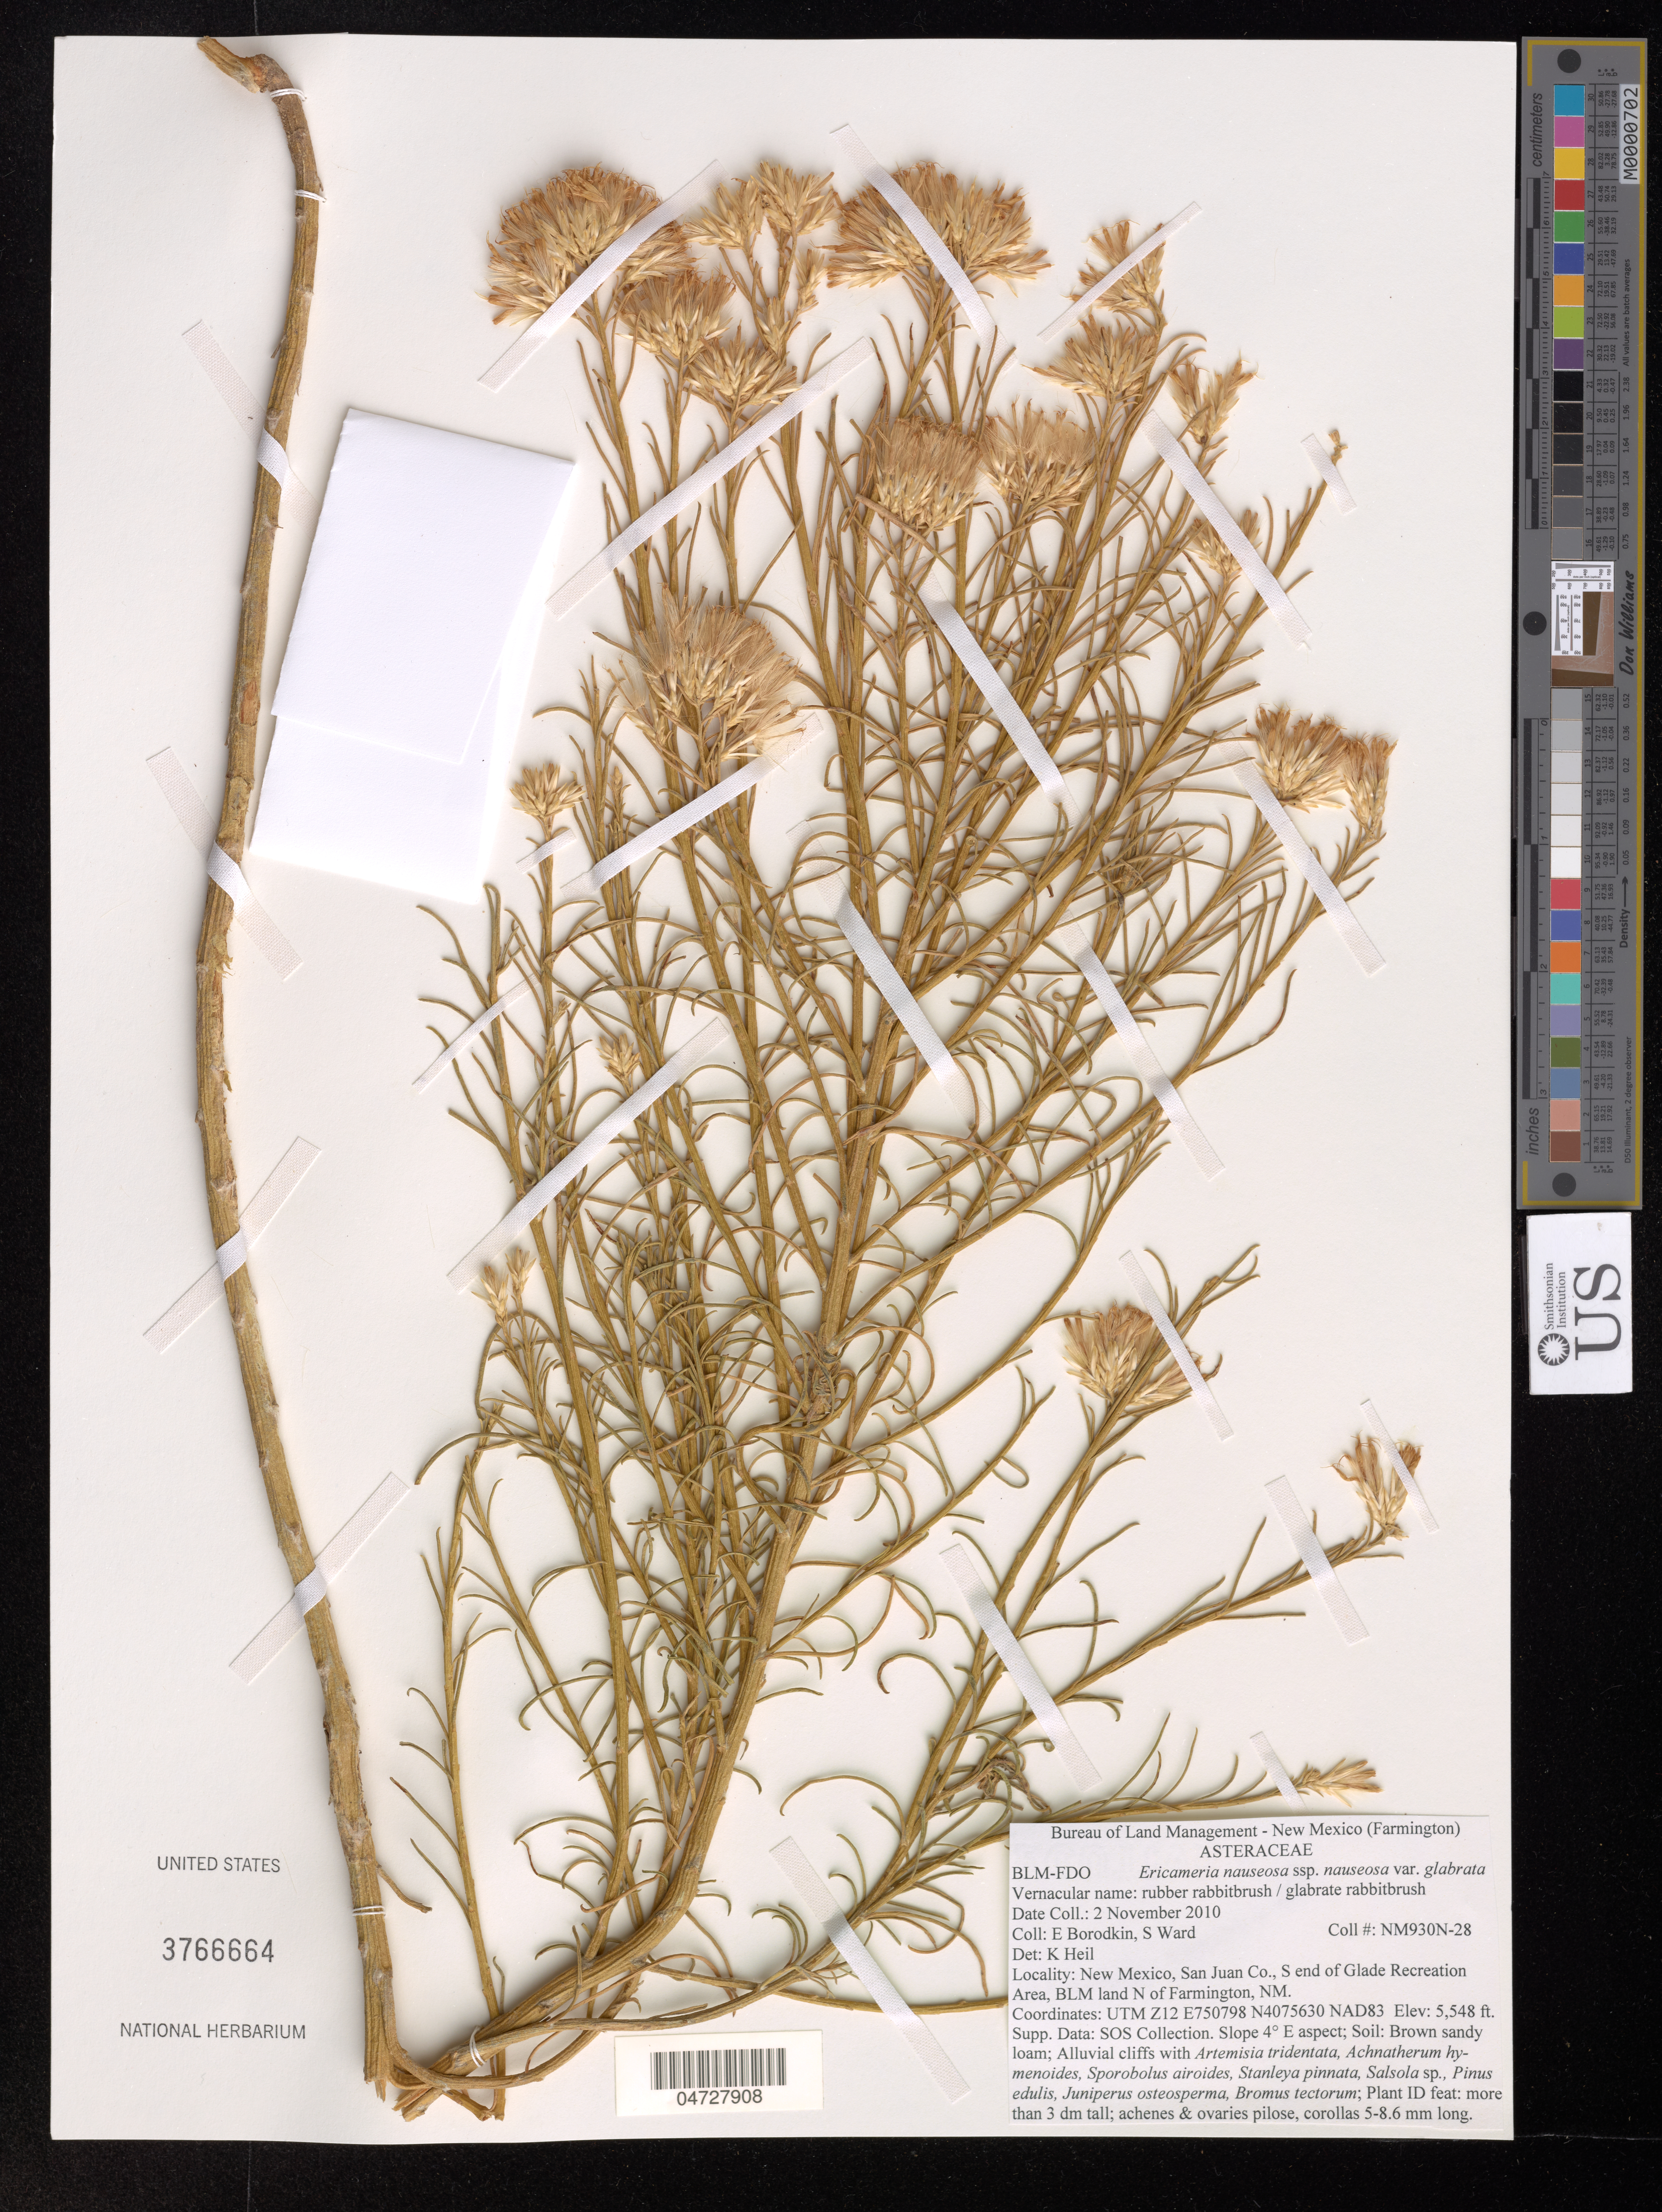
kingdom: Plantae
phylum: Tracheophyta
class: Magnoliopsida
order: Asterales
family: Asteraceae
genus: Ericameria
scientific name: Ericameria nauseosa var. glabrata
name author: (A. Gray) G.L. Nesom & G.I. Baird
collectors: E. Borodkin & S. Ward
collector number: NM930N-28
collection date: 2010-11-02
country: United States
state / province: New Mexico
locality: San Juan Co., S end of Glae Recreation Area, BLM land N of Farmington.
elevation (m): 1691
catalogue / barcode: US 3766664